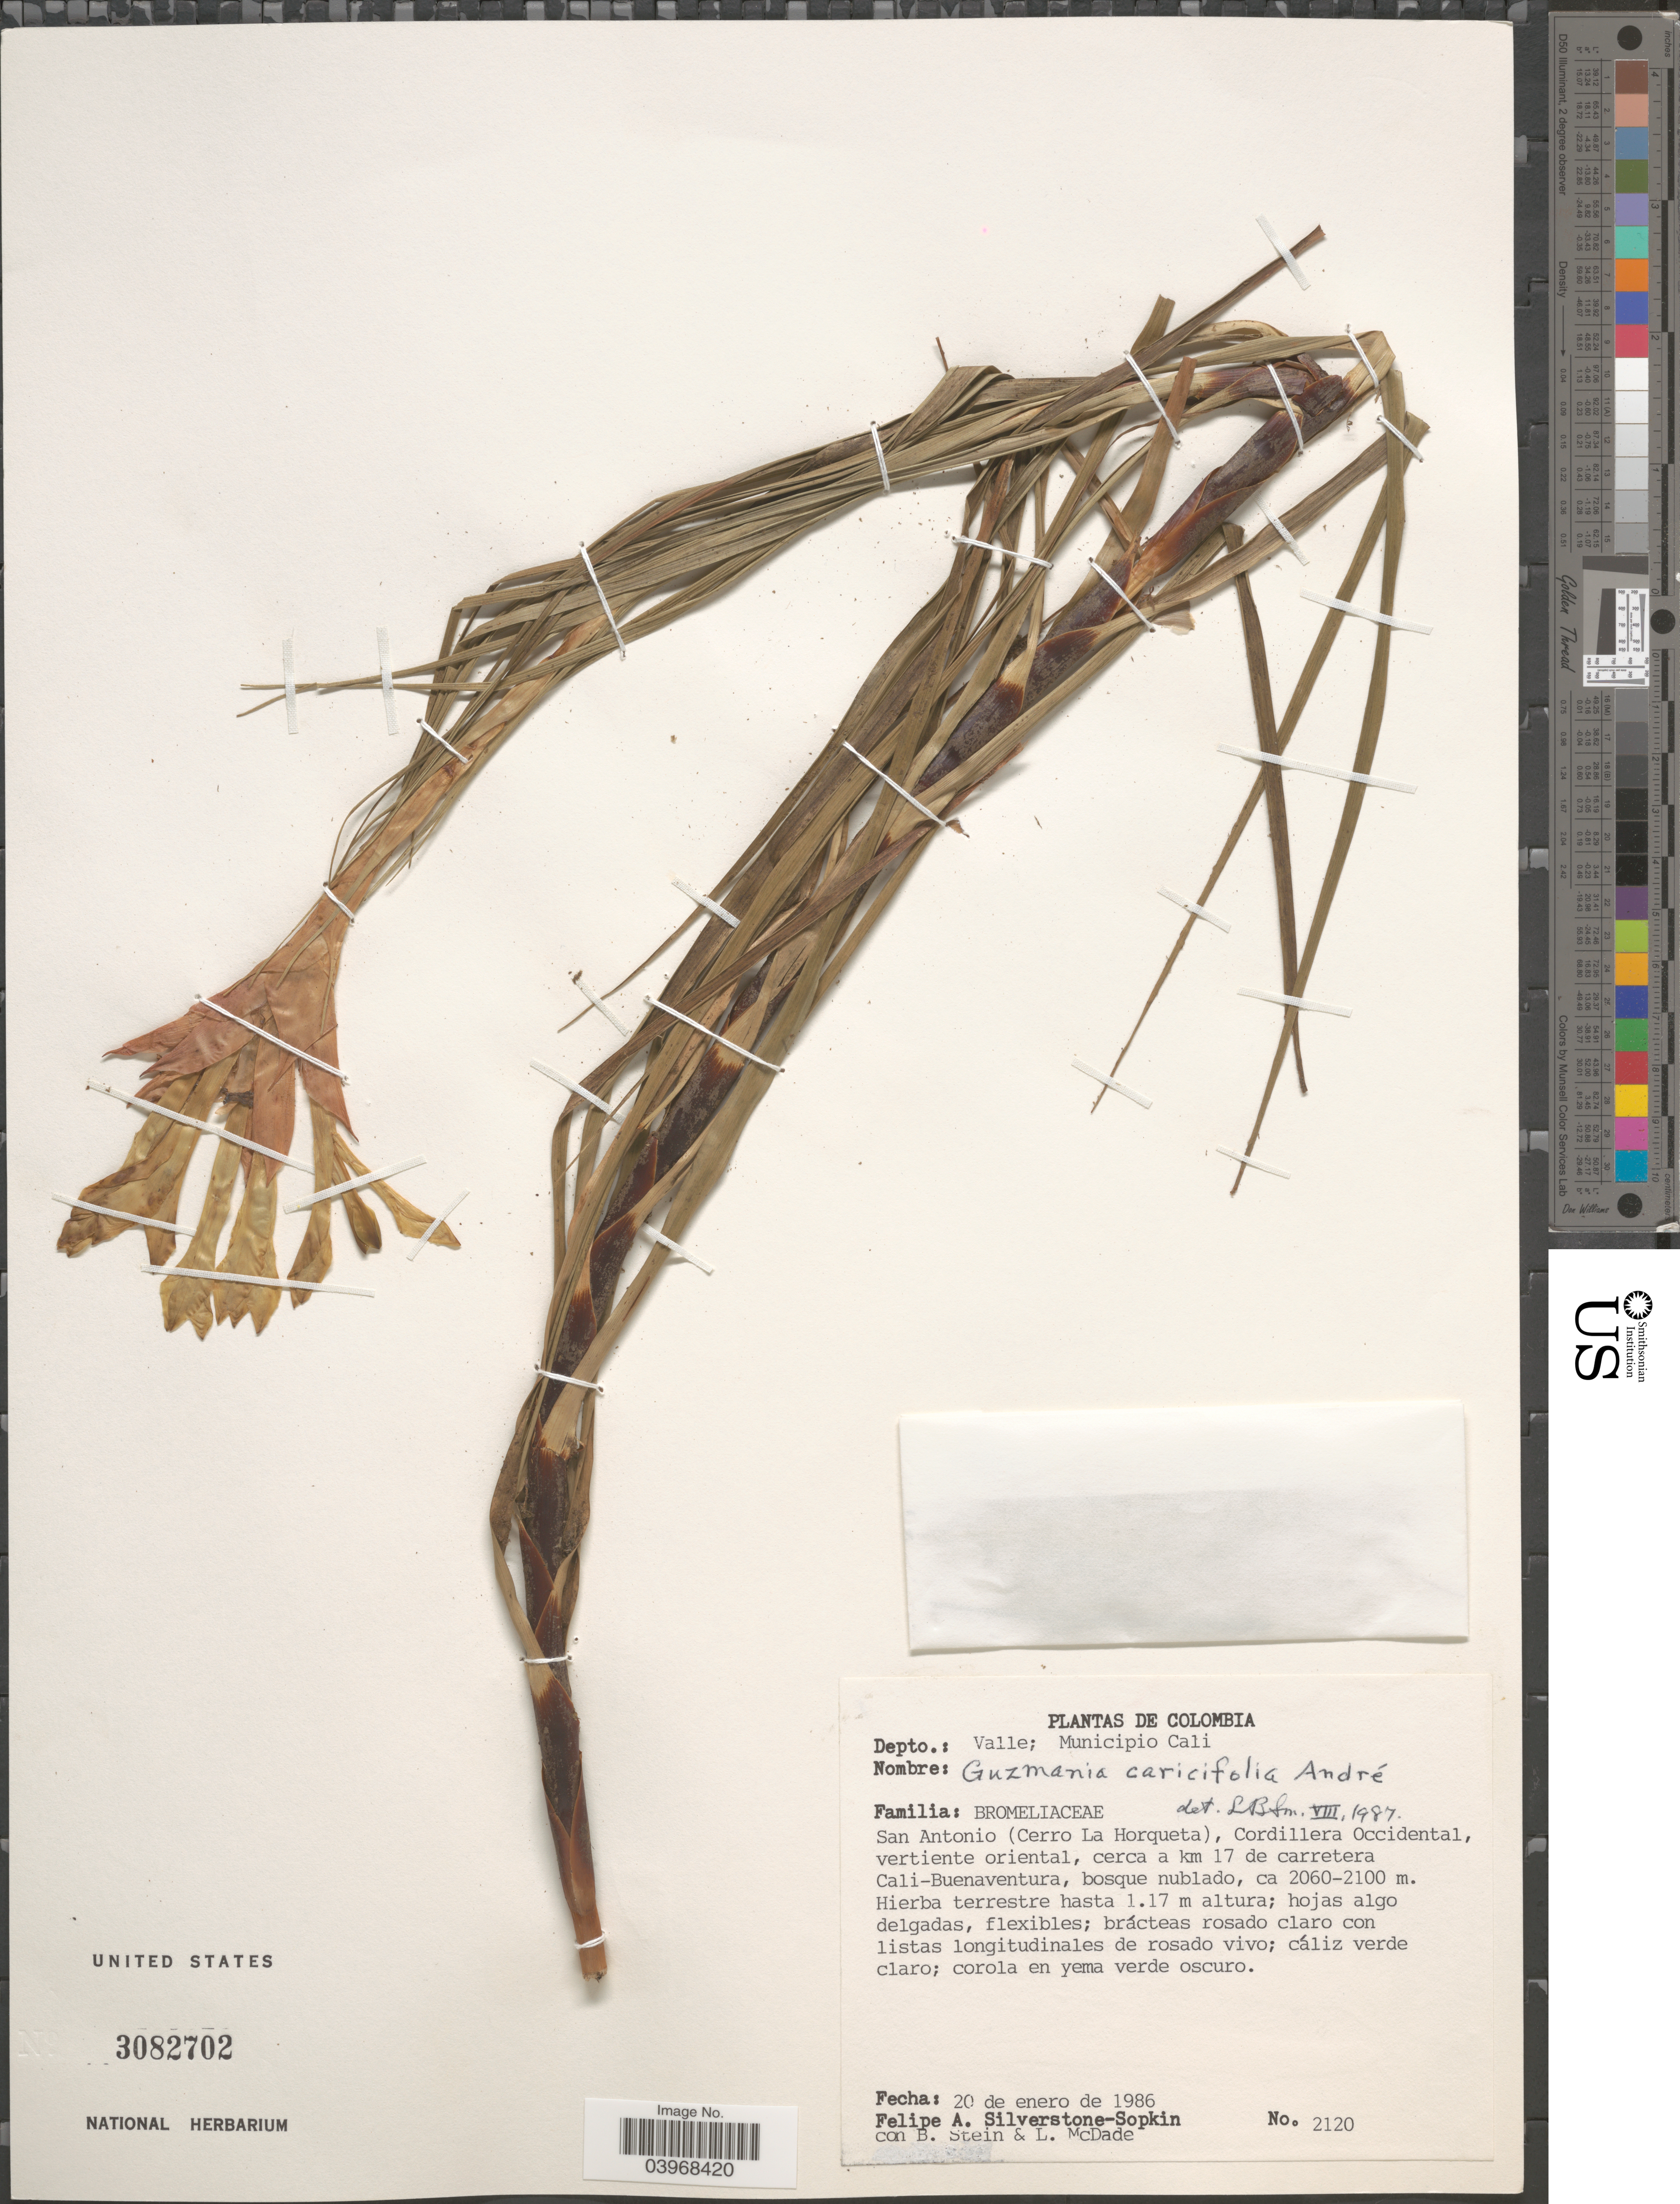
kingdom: Plantae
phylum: Tracheophyta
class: Liliopsida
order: Poales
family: Bromeliaceae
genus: Guzmania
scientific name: Guzmania kalbreyeri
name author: (Baker) L.B. Sm.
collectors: F. Silverstone-Sopkin, B. Stein & L. McDade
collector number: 2120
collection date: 1986-01-20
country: Colombia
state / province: Valle del Cauca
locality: Depto.: Valle; Municipio Cali. San Antonio (Cerro La Horqueta), Cordillera Occidental, vertiente oriental, cerca a km 17 de carretera Cali-Buenaventura.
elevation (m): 2060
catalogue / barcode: US 3082702